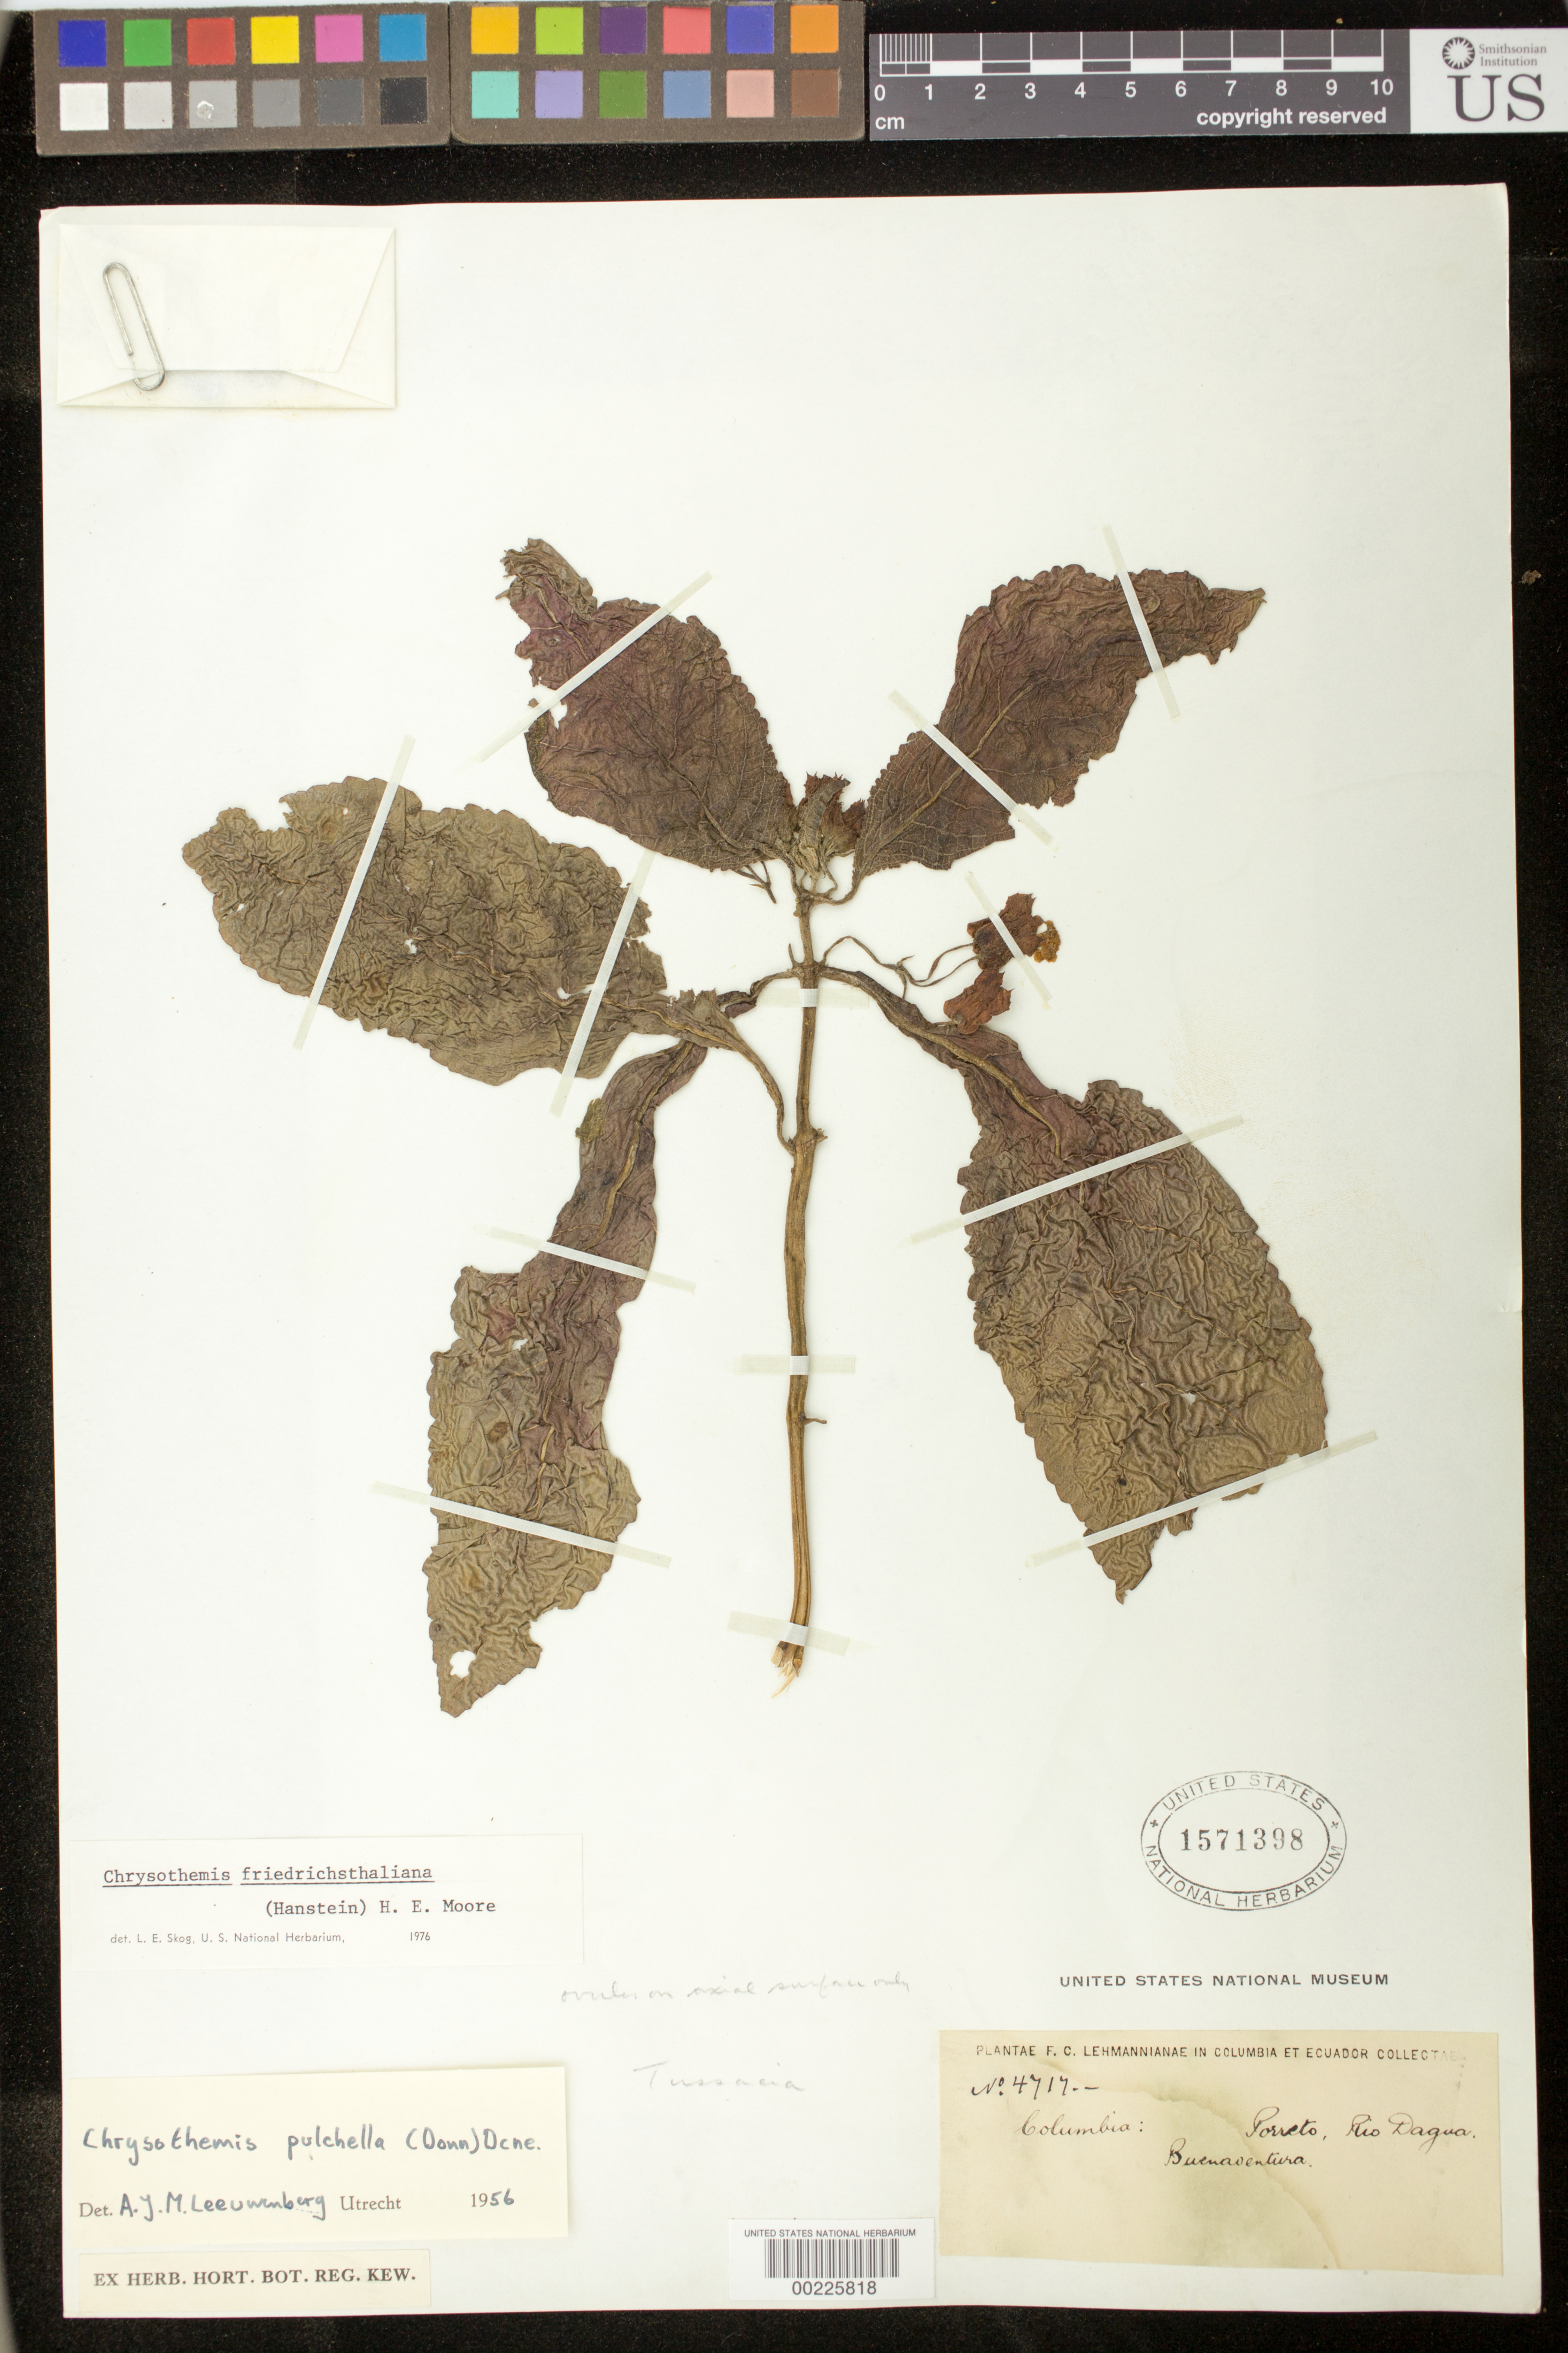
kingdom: Plantae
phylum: Tracheophyta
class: Magnoliopsida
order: Lamiales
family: Gesneriaceae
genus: Chrysothemis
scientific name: Chrysothemis friedrichsthaliana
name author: (Hanst.) H.E. Moore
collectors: F. C. Lehmann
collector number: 4717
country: Colombia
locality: Porreto, Rio Dagua, Buenaventura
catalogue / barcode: US 1571398